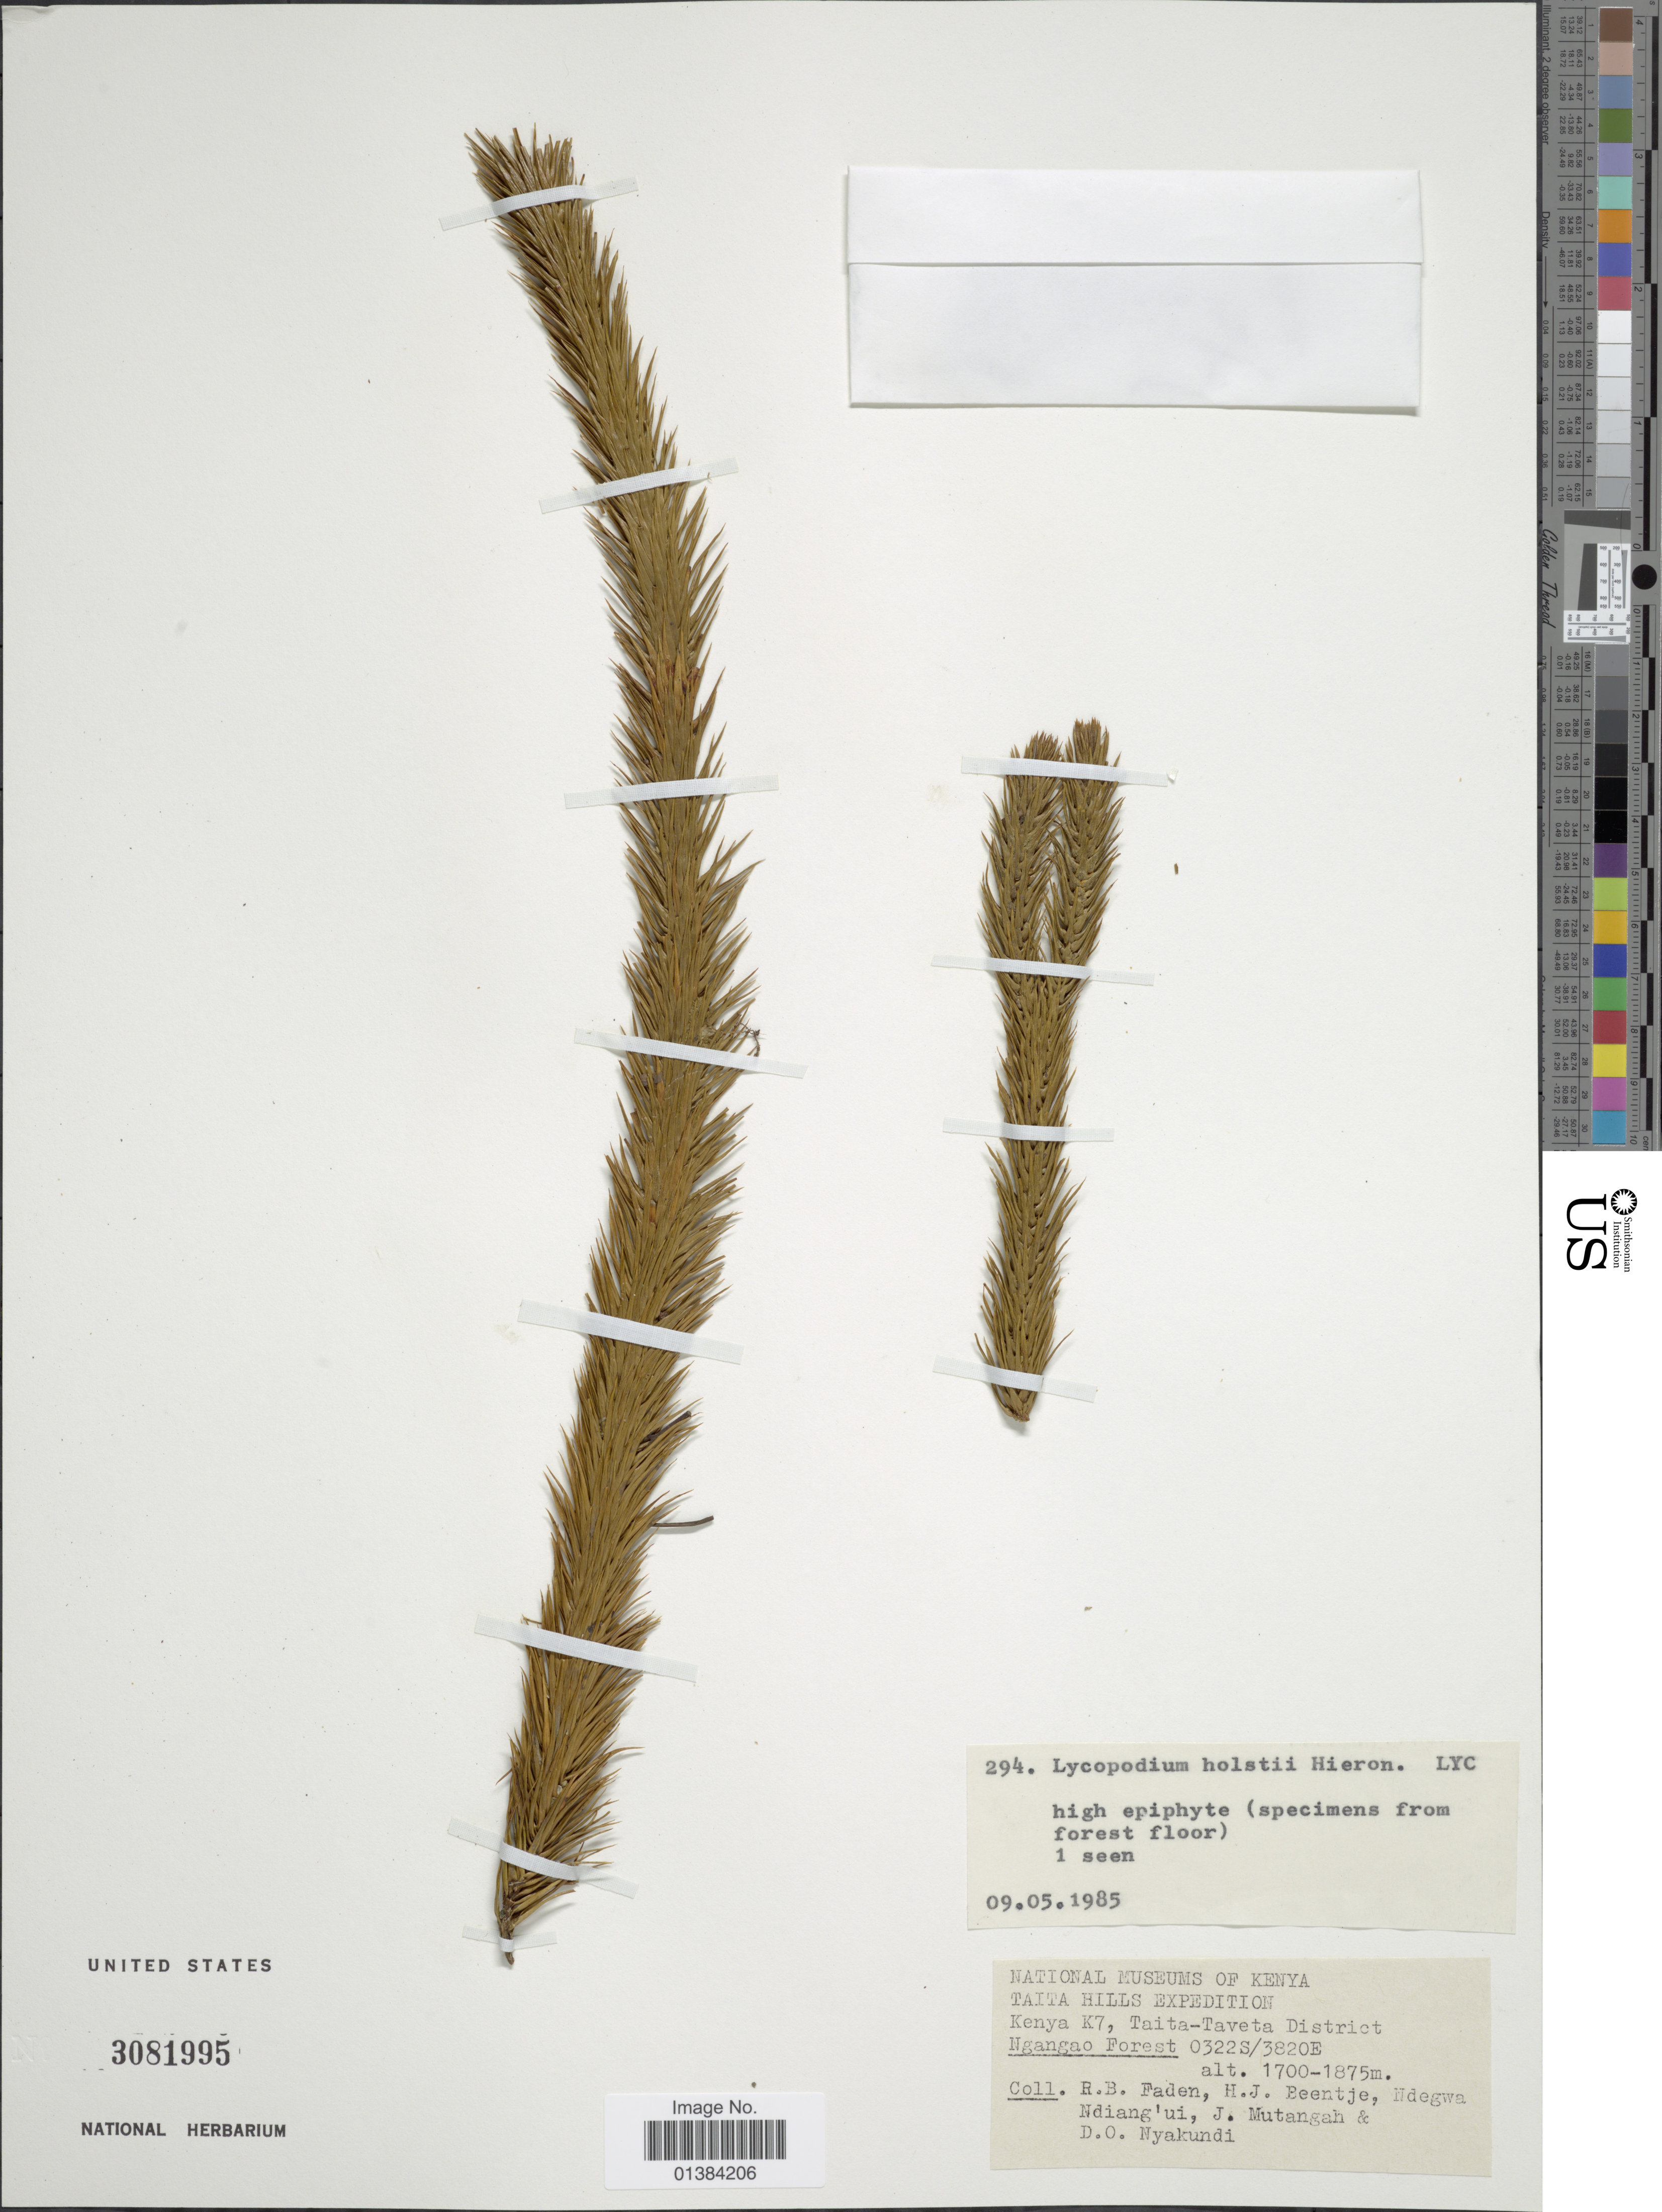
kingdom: Plantae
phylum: Tracheophyta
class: Lycopodiopsida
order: Lycopodiales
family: Lycopodiaceae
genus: Phlegmariurus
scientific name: Phlegmariurus holstii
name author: (Hieron.) A. R. Field & Bostock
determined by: Field, A. R.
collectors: R. B. Faden, H. J. Beentje, Ndegwa Ndiang'ui, J. Mutangah & D. Nyakundi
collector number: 294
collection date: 1985-05-09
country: Kenya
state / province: Taita Taveta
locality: Ngaongao Forest.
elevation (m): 1700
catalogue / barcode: US 3081995